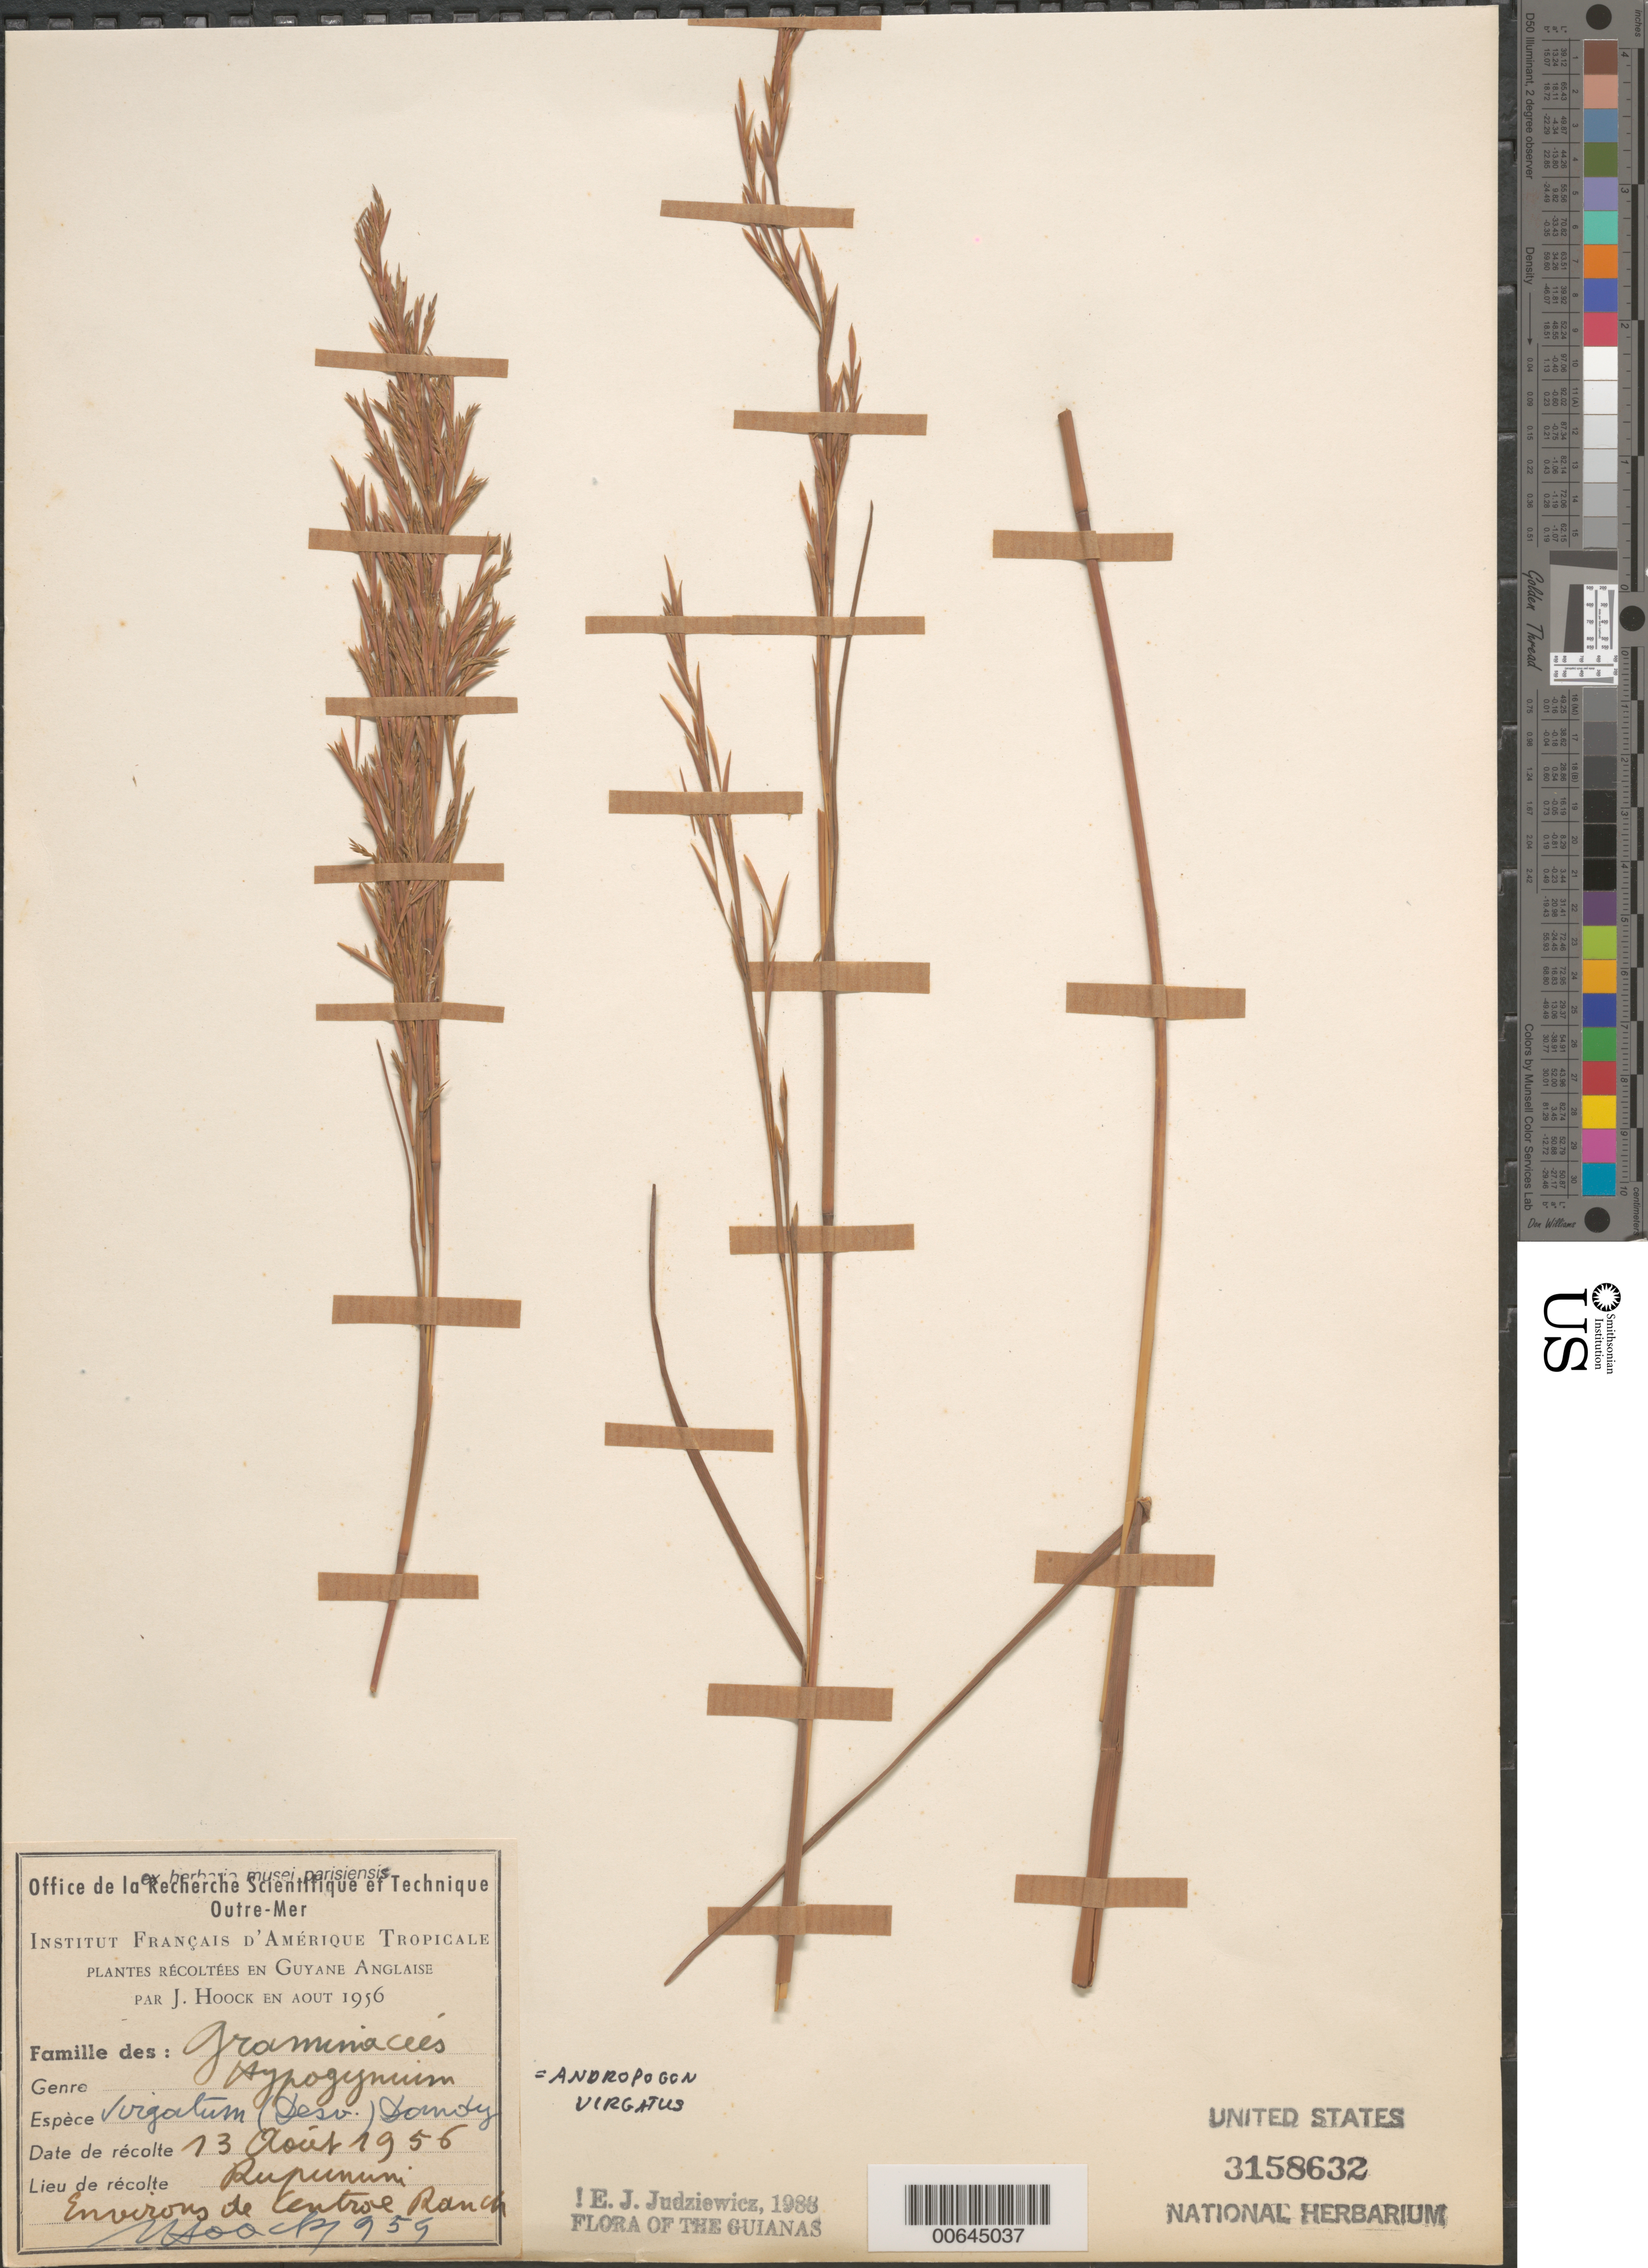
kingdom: Plantae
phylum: Tracheophyta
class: Liliopsida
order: Poales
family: Poaceae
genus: Andropogon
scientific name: Andropogon virgatus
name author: Desv. ex Ham.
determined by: Judziewicz, E. J.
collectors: J. Hoock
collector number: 959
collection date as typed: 13-Aug-56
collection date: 1956-08-13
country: Guyana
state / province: U. Takutu-U. Essequibo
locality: Rupununi, environs de Central Ranch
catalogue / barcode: US 3158632